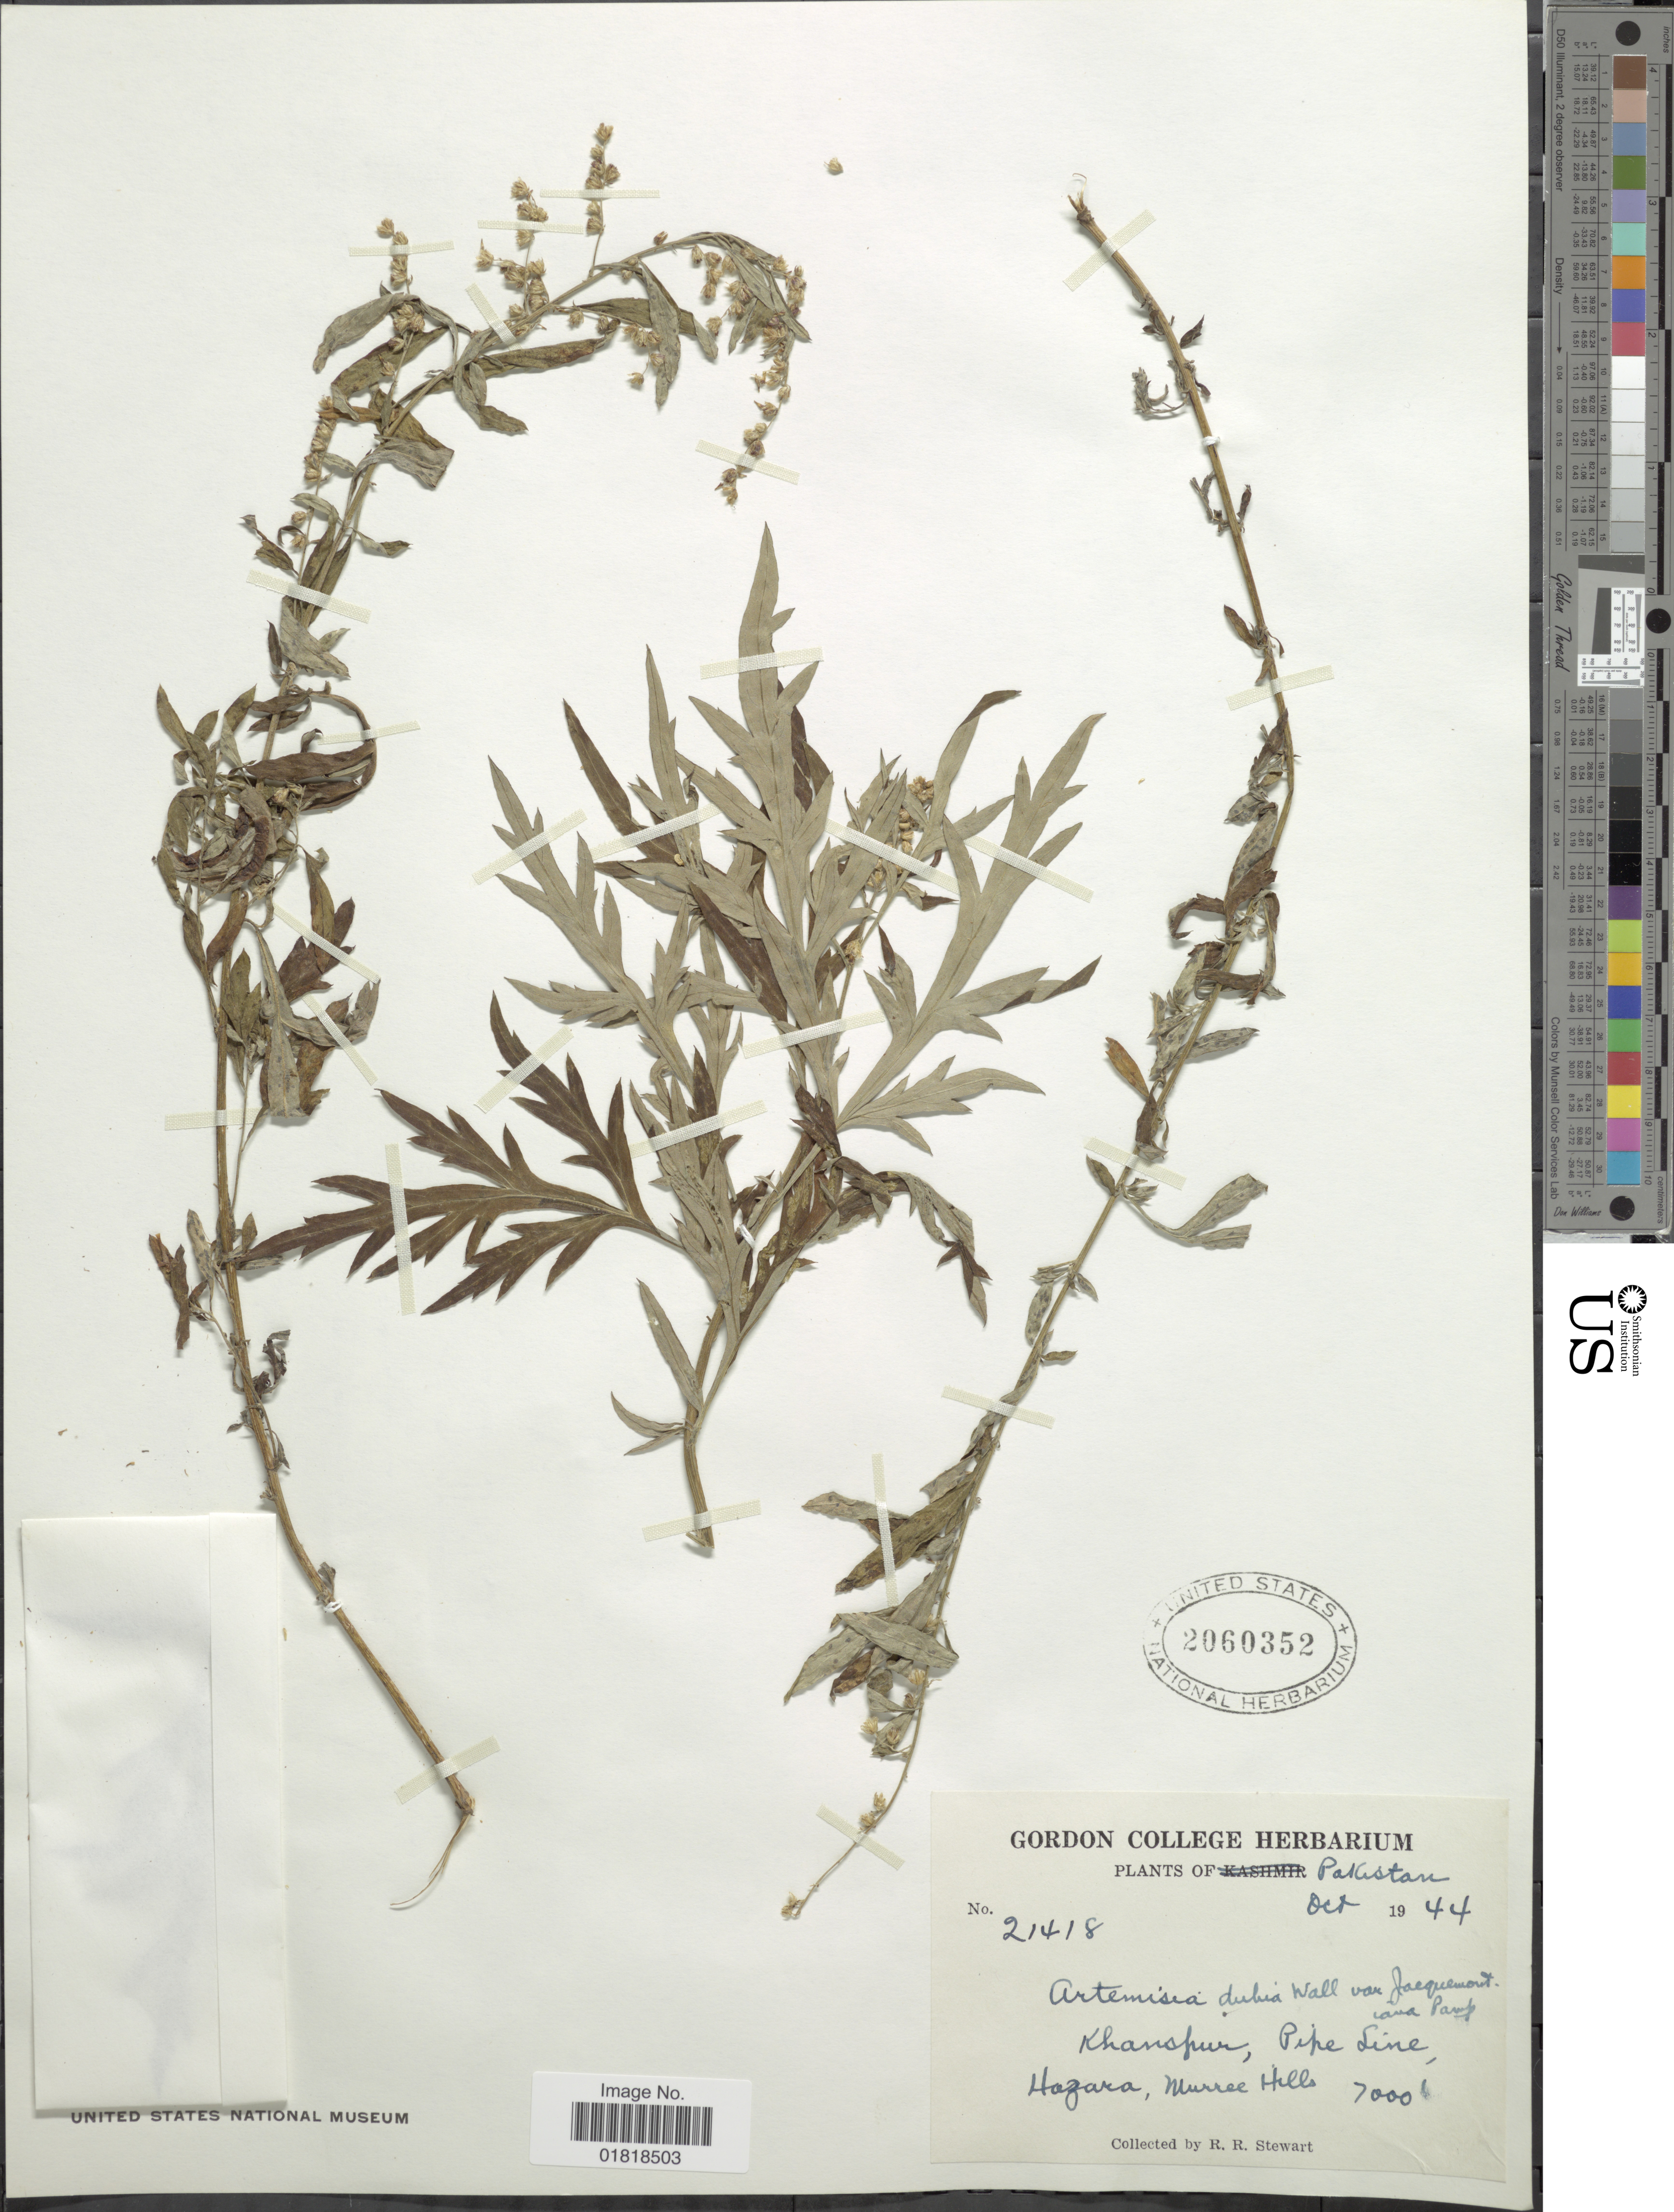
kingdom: Plantae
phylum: Tracheophyta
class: Magnoliopsida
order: Asterales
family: Asteraceae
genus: Artemisia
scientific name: Artemisia dubia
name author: Wall. ex Besser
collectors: R. R. Stewart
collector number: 21418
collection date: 1944-10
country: Pakistan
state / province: Khyber Pakhtunkhwa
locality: Khanspur, Pipe Line, Hazara, Murree Hills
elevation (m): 2134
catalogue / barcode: US 2060352